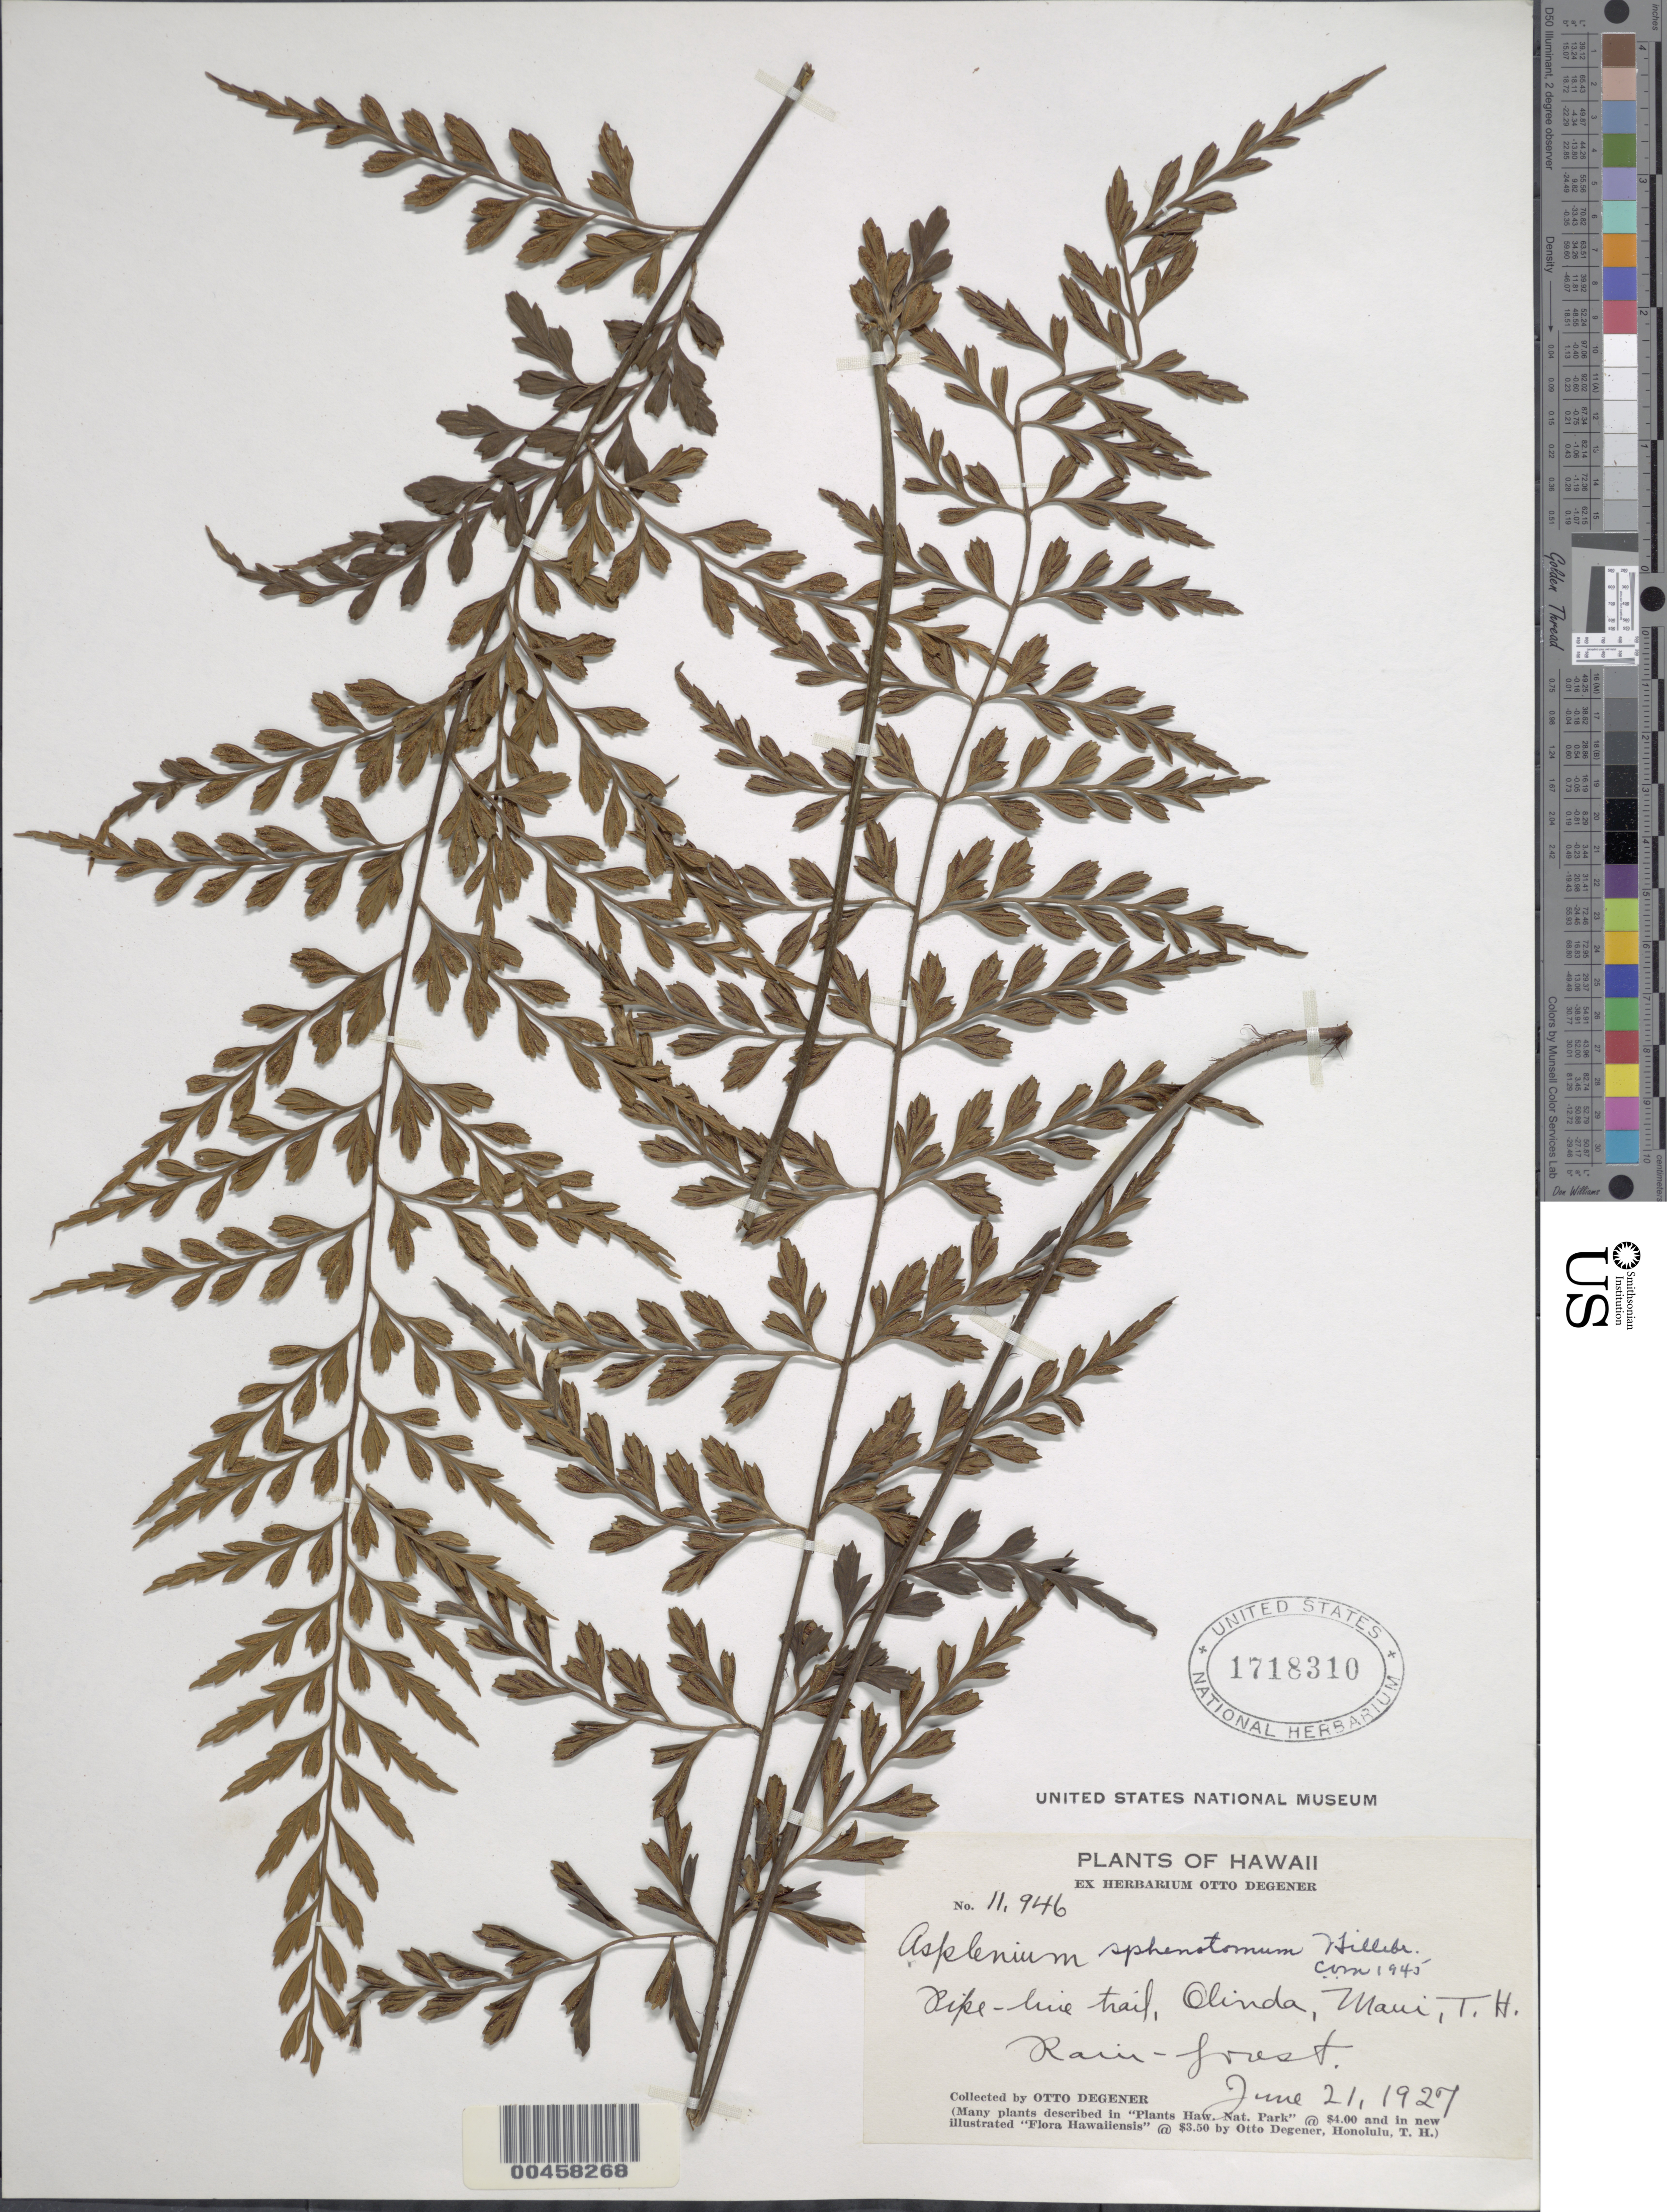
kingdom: Plantae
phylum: Tracheophyta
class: Polypodiopsida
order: Polypodiales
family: Aspleniaceae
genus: Asplenium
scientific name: Asplenium sphenotomum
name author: Hillebr.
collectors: O. Degener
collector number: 11946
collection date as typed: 21 Jun 1927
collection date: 1927-06-21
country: United States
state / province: Hawaii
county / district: Maui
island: Maui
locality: Pipe-line trail, Olinda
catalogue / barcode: US 1718310